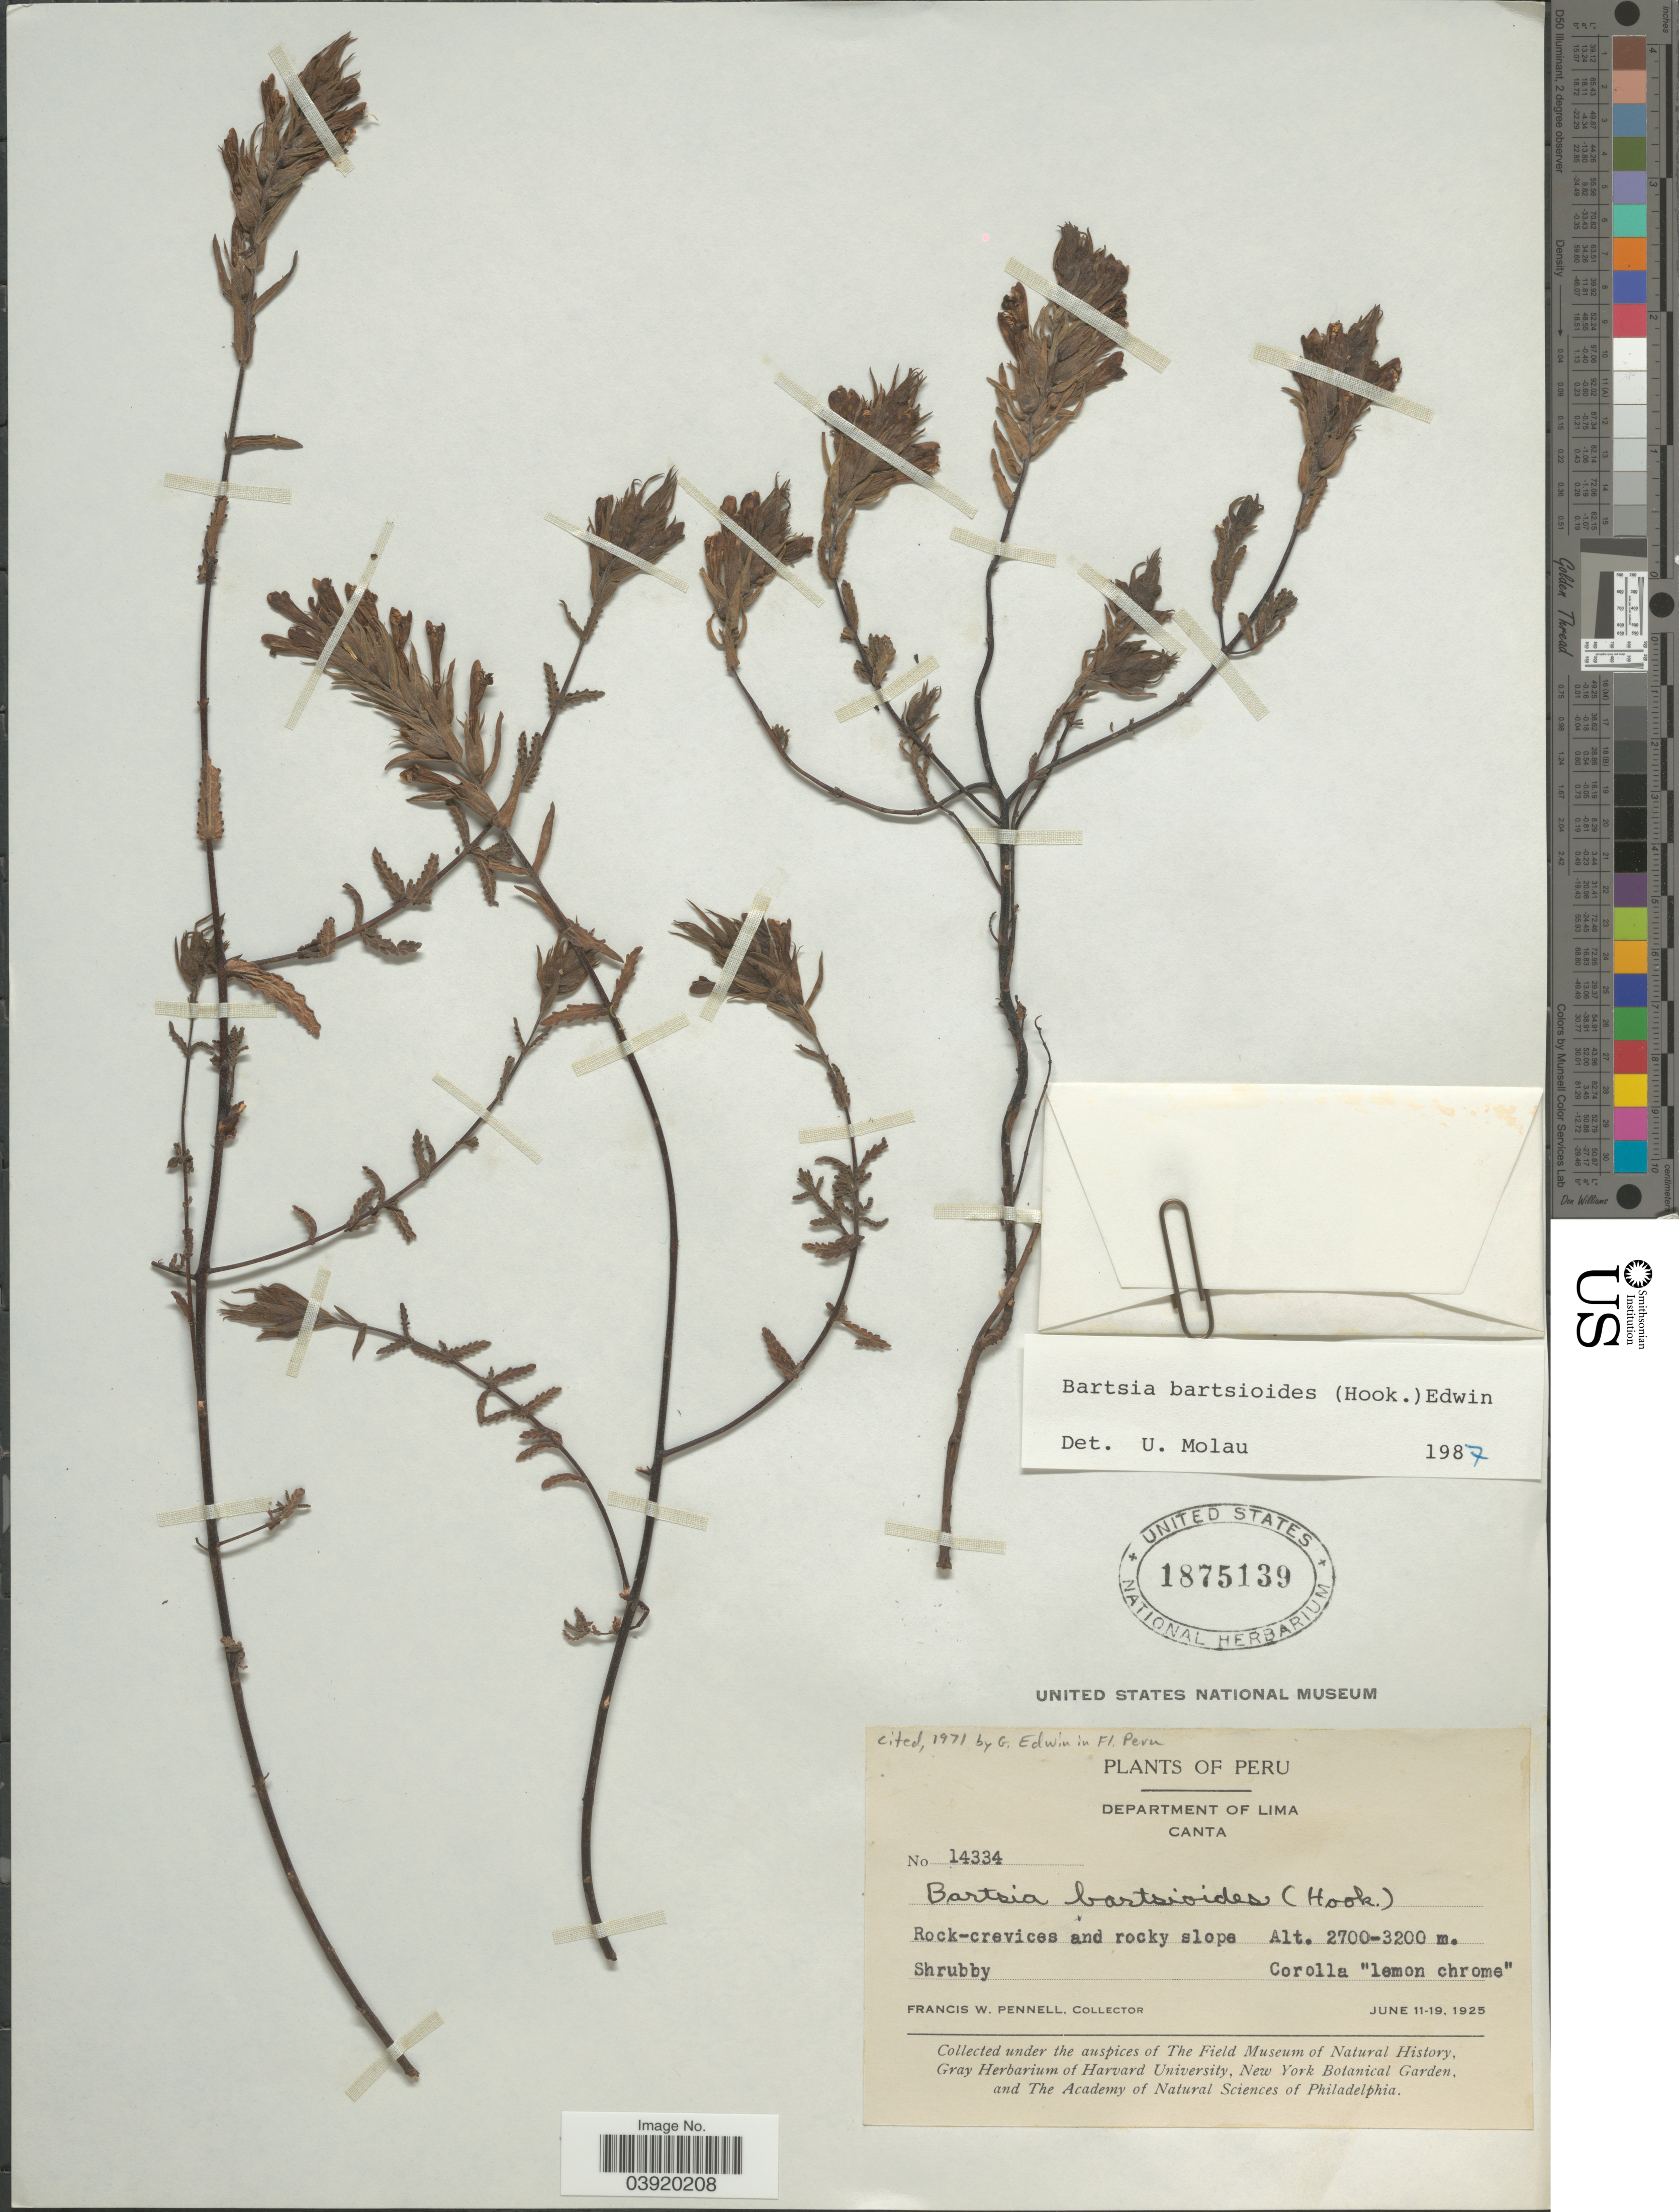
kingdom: Plantae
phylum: Tracheophyta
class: Magnoliopsida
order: Lamiales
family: Orobanchaceae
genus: Bartsia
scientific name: Bartsia bartsioides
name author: (Hook.) Edwin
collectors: F. W. Pennell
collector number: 14334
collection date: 1925-06-11/1925-06-19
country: Peru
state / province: Lima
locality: Department of Lima. Canta.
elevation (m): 2700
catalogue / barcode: US 1875139